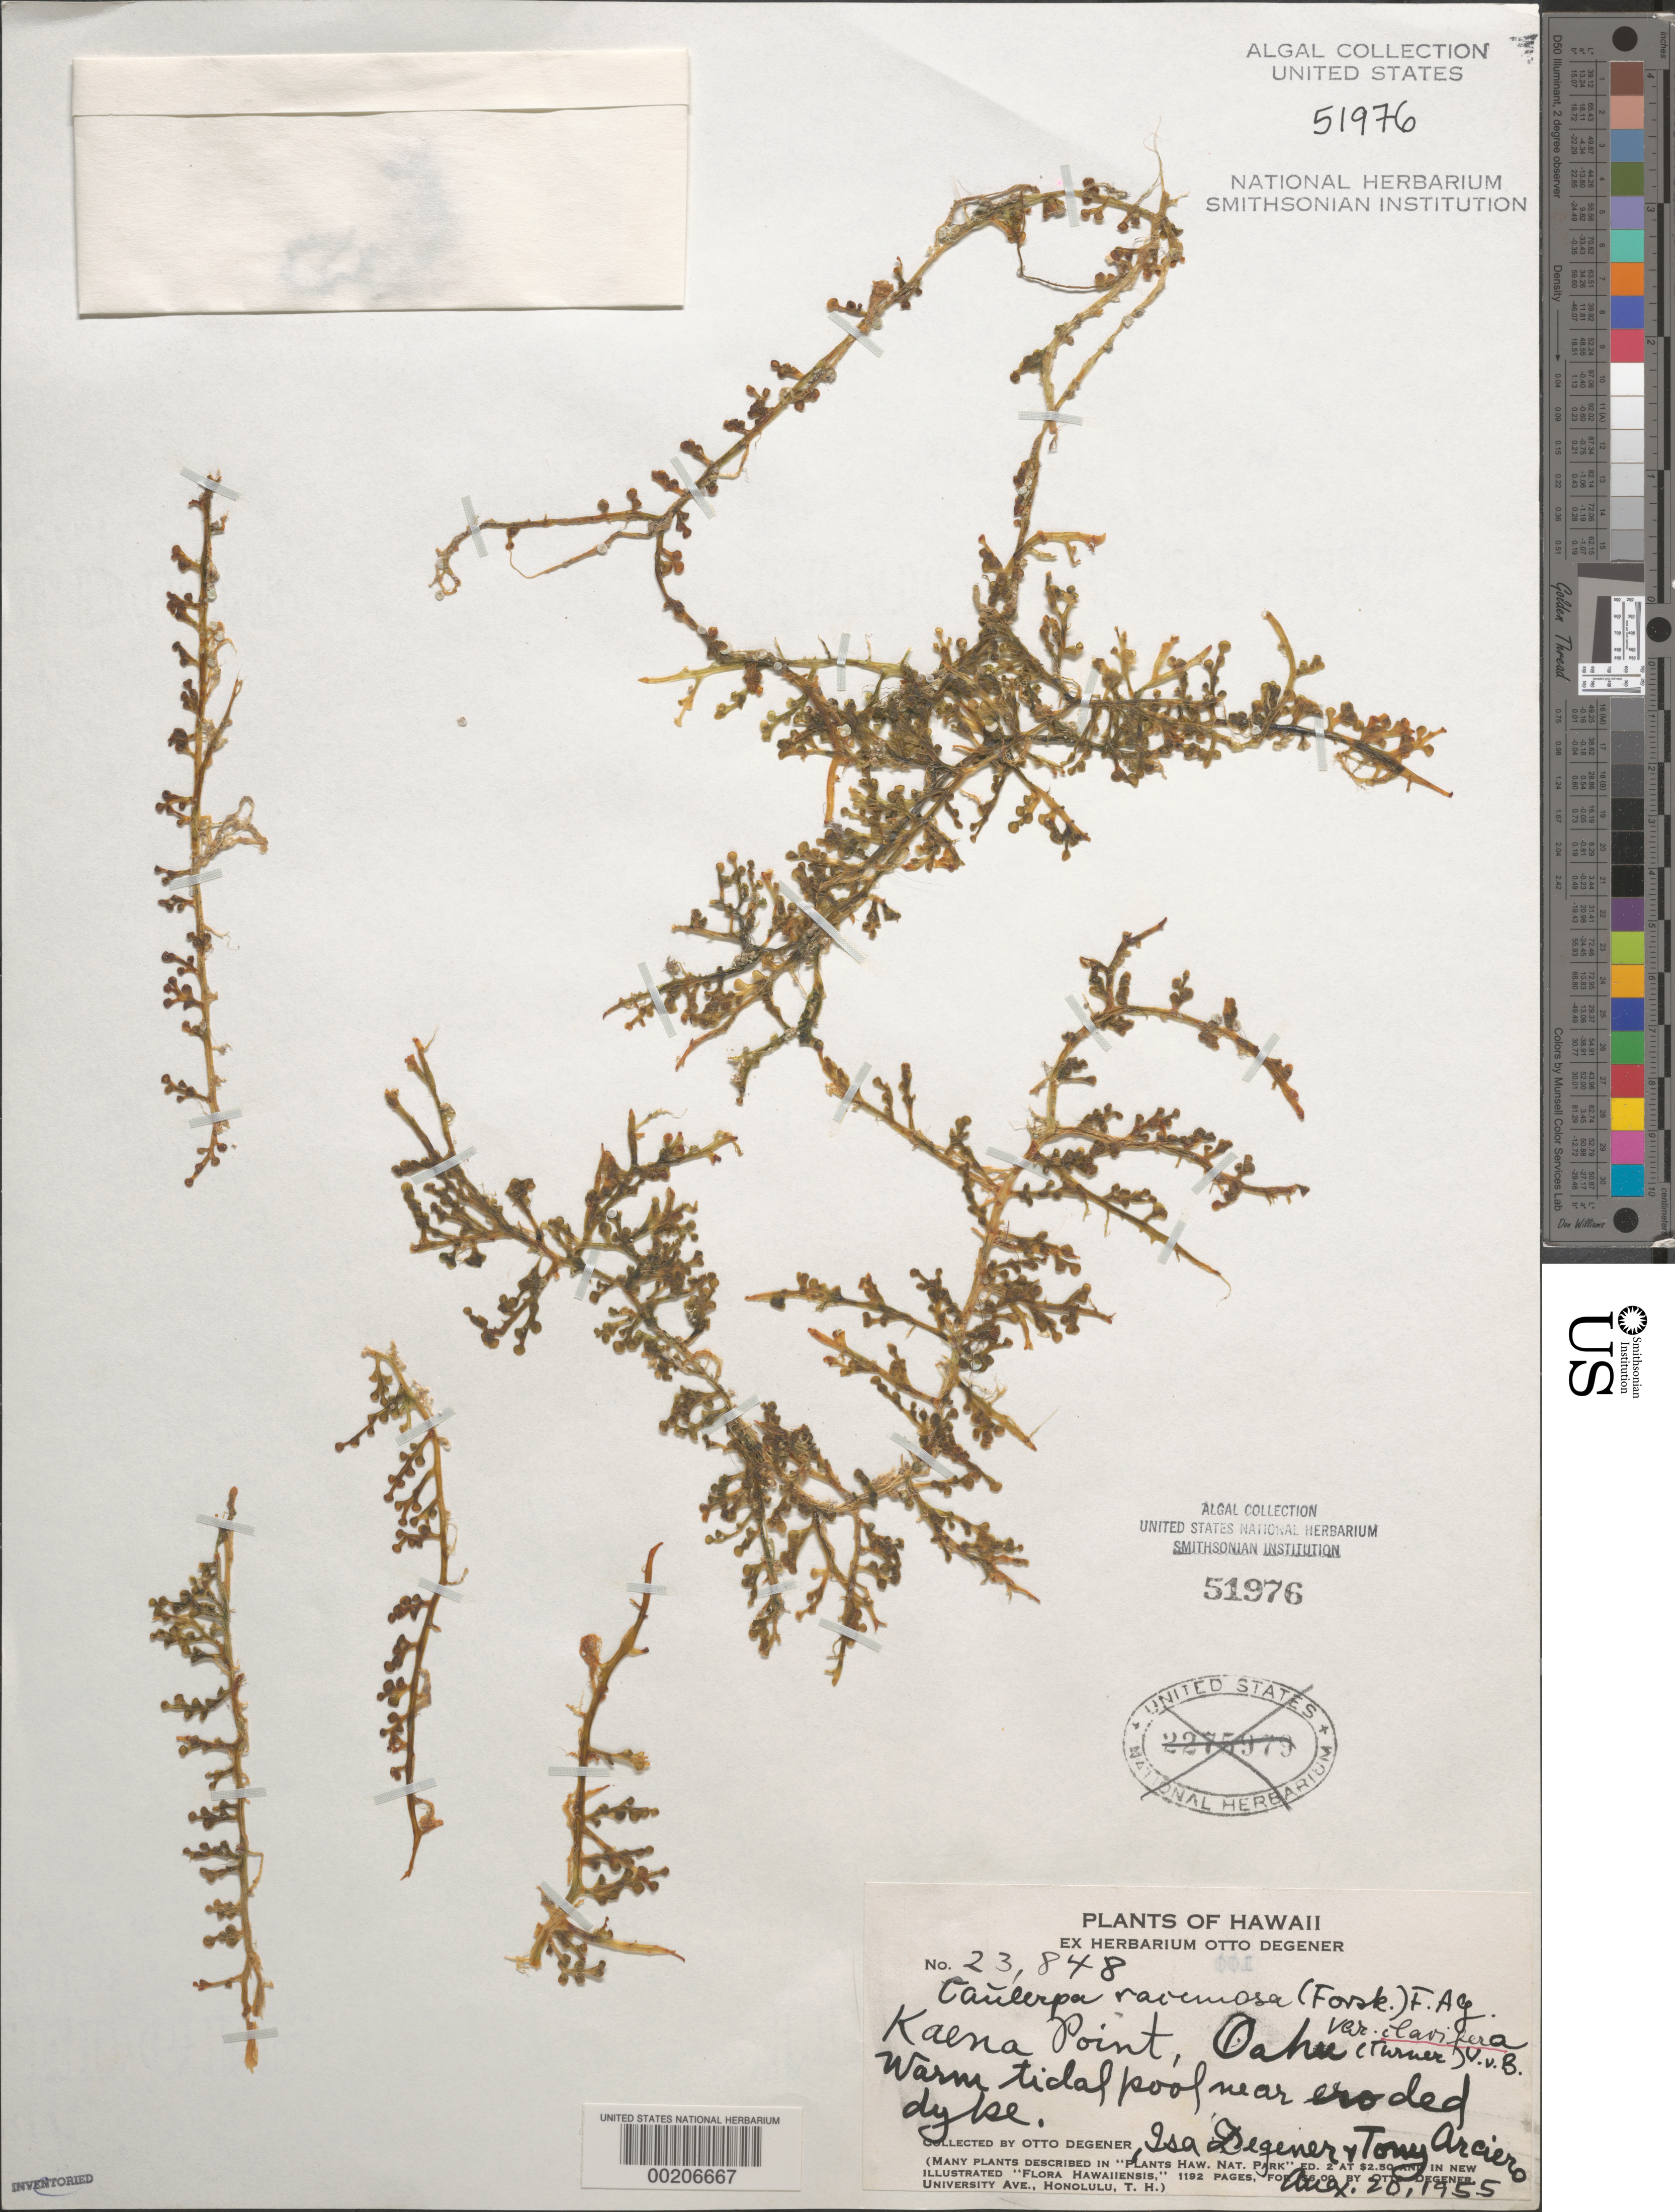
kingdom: Plantae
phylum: Chlorophyta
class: Ulvophyceae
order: Bryopsidales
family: Caulerpaceae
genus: Caulerpa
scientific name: Caulerpa racemosa var. clavifera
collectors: O. Degener, I. Degener & T. Arciero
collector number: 23848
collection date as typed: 20 Aug 1955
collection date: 1955-08-20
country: United States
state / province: Hawaii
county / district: Honolulu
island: Oahu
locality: Ka'ena Point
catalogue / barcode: US 51976